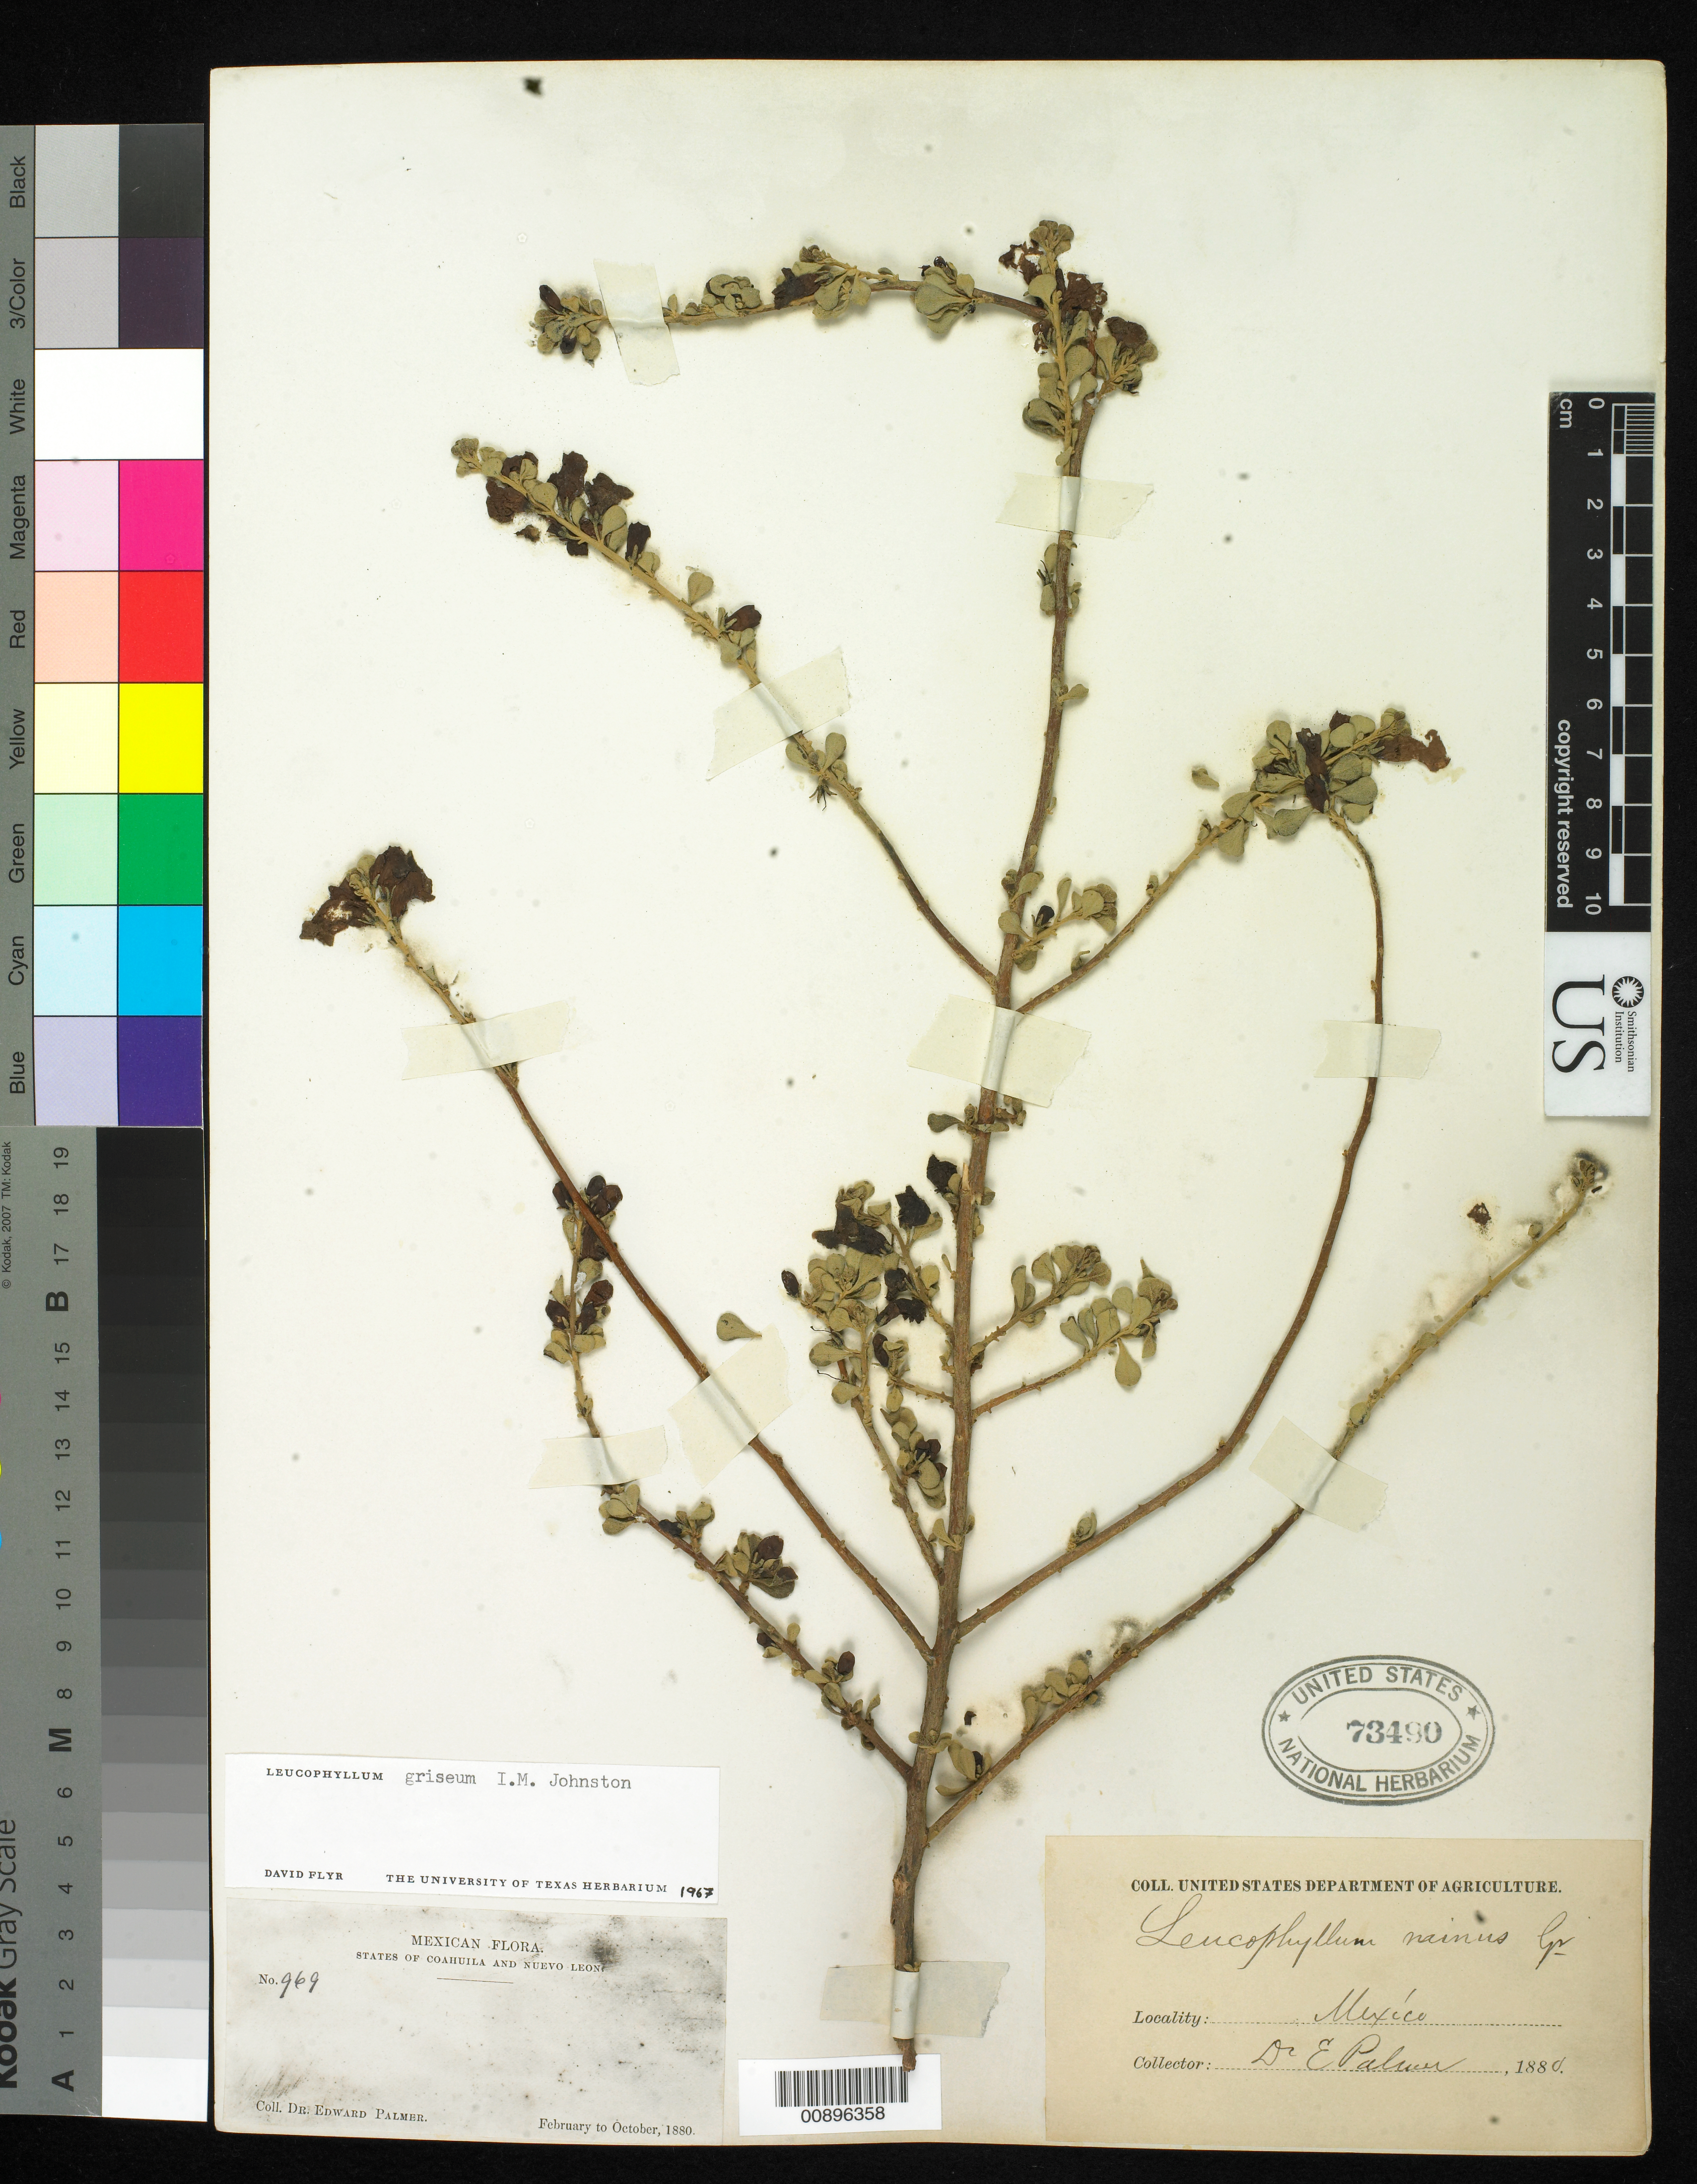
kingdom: Plantae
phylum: Tracheophyta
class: Magnoliopsida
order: Lamiales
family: Scrophulariaceae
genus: Leucophyllum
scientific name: Leucophyllum griseum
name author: I.M. Johnst.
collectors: E. Palmer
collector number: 969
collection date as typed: Feb 1880 to -- Oct 1880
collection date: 1880-02/1880-10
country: Mexico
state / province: Coahuila / Nuevo León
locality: States of Coahuila and Nuevo León.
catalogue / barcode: US 73490